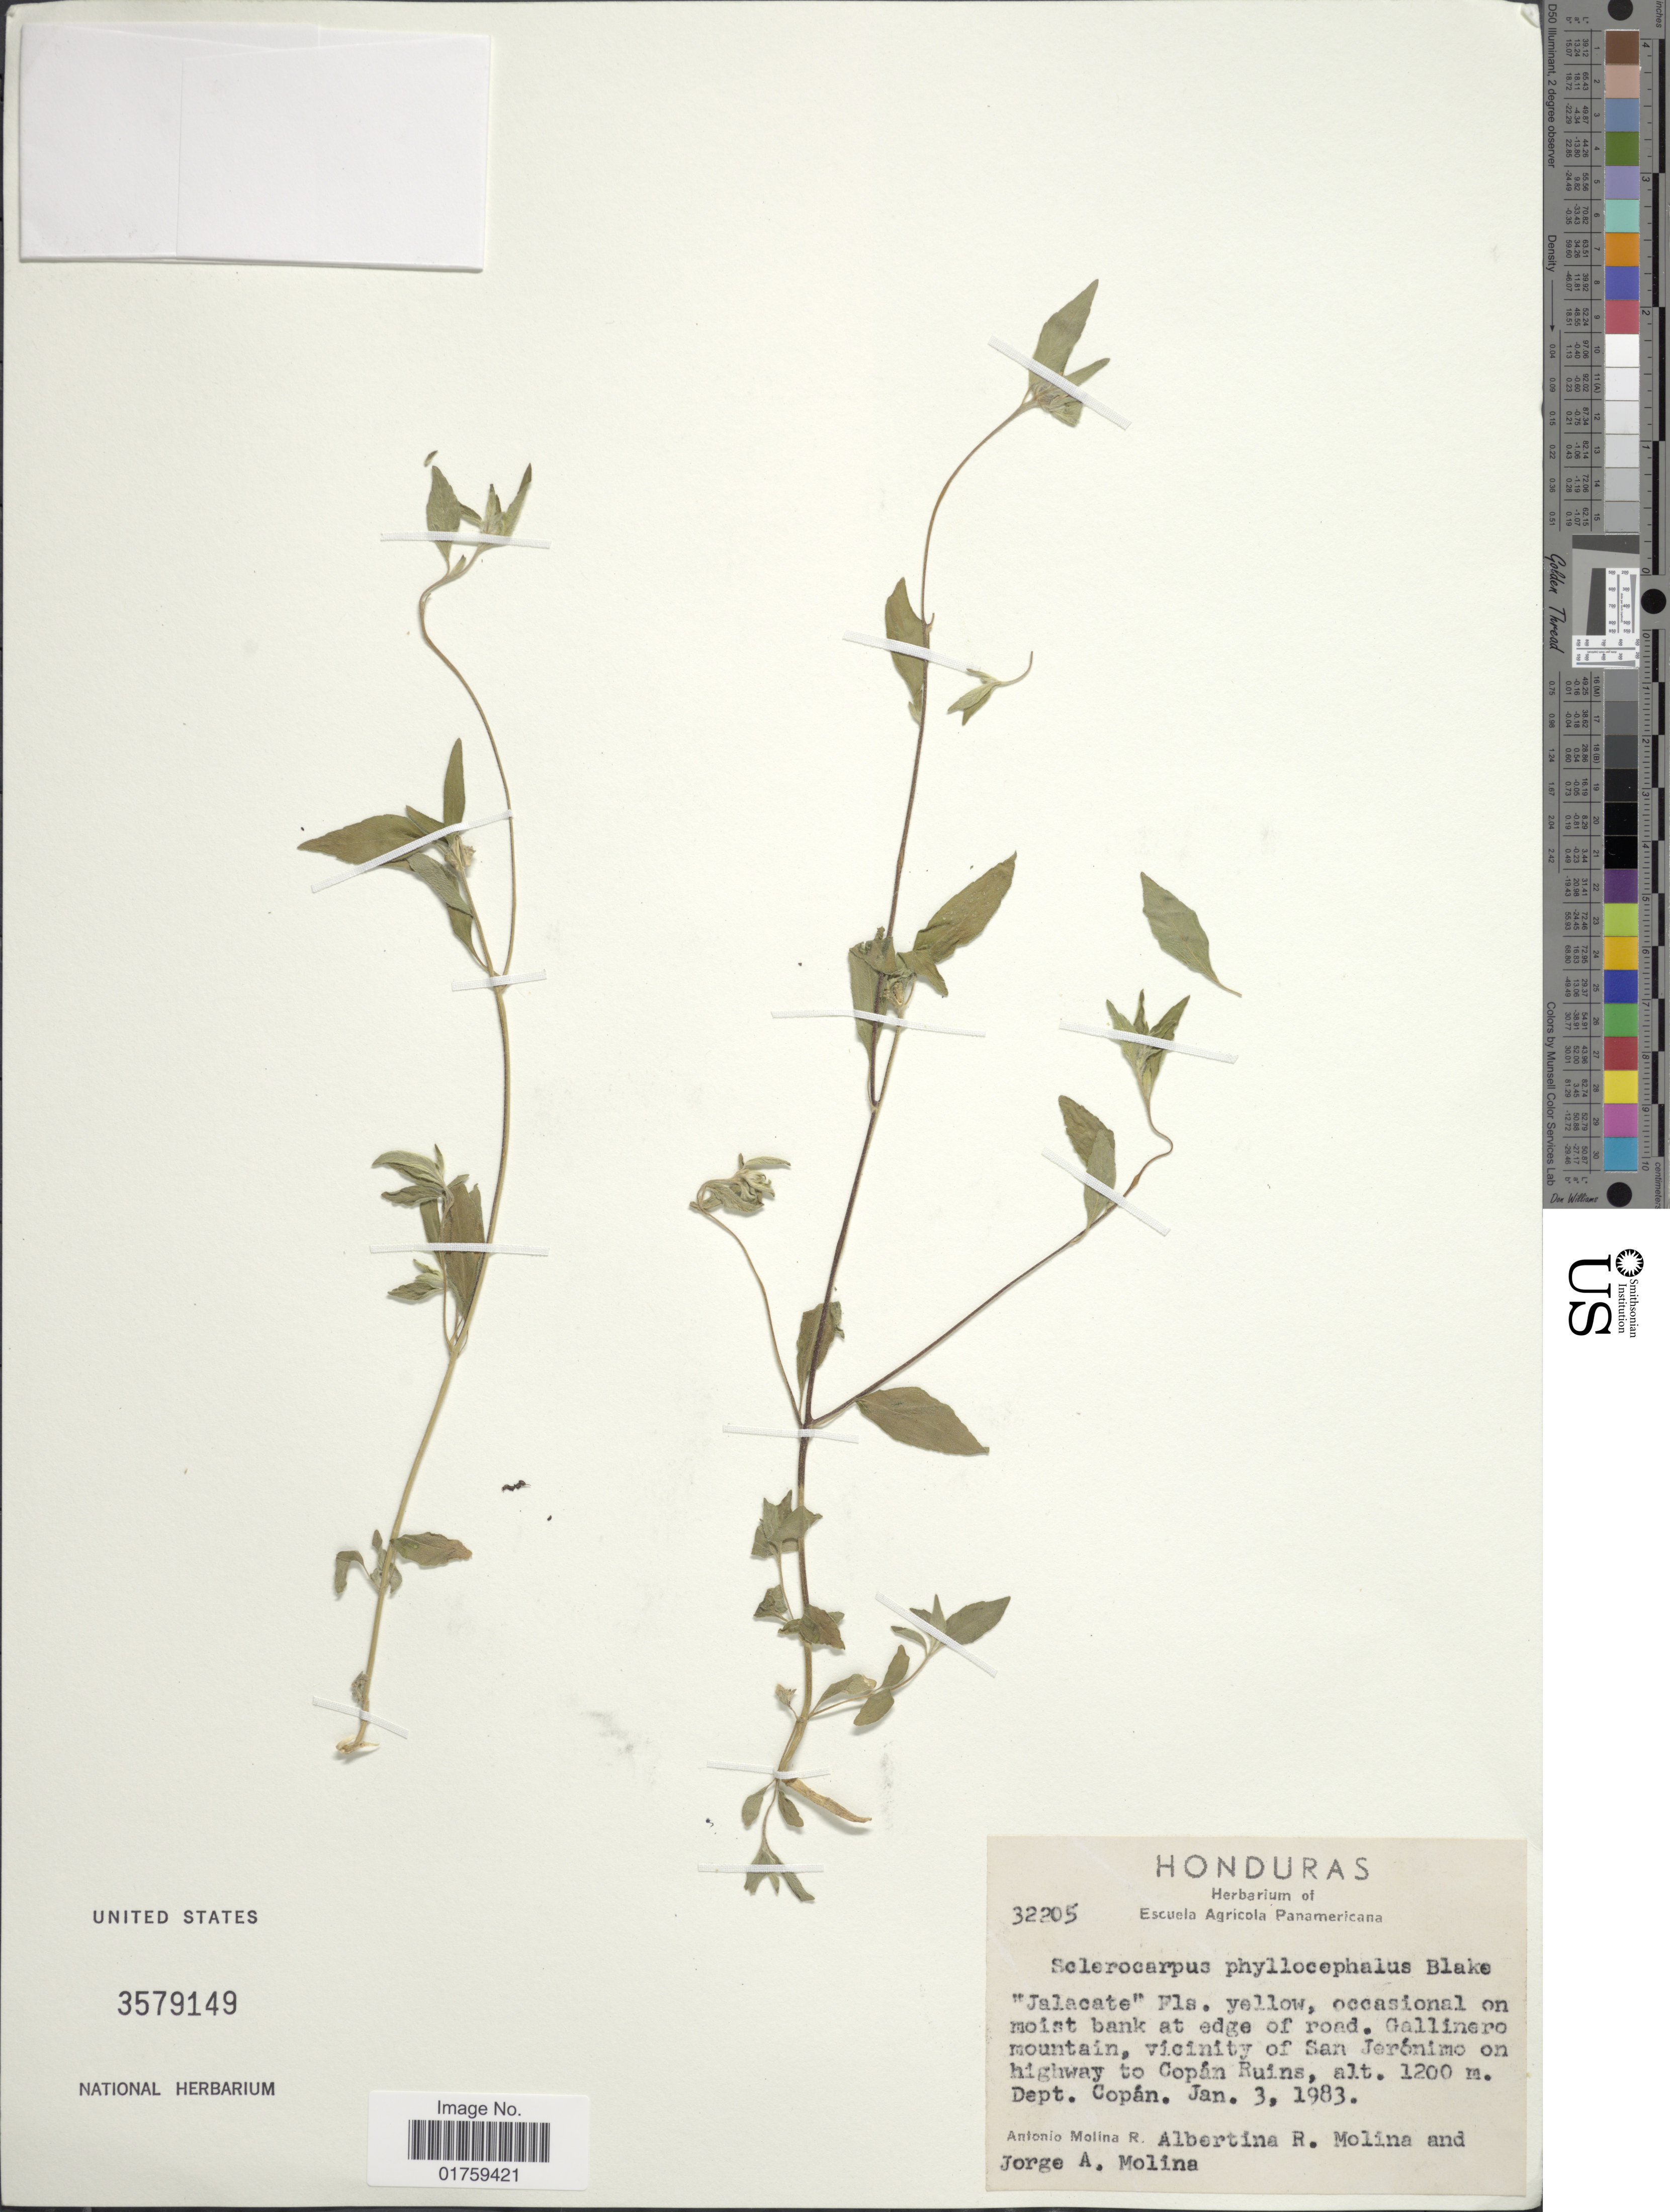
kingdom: Plantae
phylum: Tracheophyta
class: Magnoliopsida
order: Asterales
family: Asteraceae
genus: Sclerocarpus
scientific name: Sclerocarpus phyllocephalus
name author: S.F. Blake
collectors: A. Molina R., A. R. Molina & J. A. Molina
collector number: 32205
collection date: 1983-01-03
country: Honduras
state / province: Copán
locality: Occasional on moist bank at edge of road. Gallinero mountain, vicinity of San Jeronimo on highway to Copan Ruins, Dept. Copan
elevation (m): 1200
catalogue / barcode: US 3579149